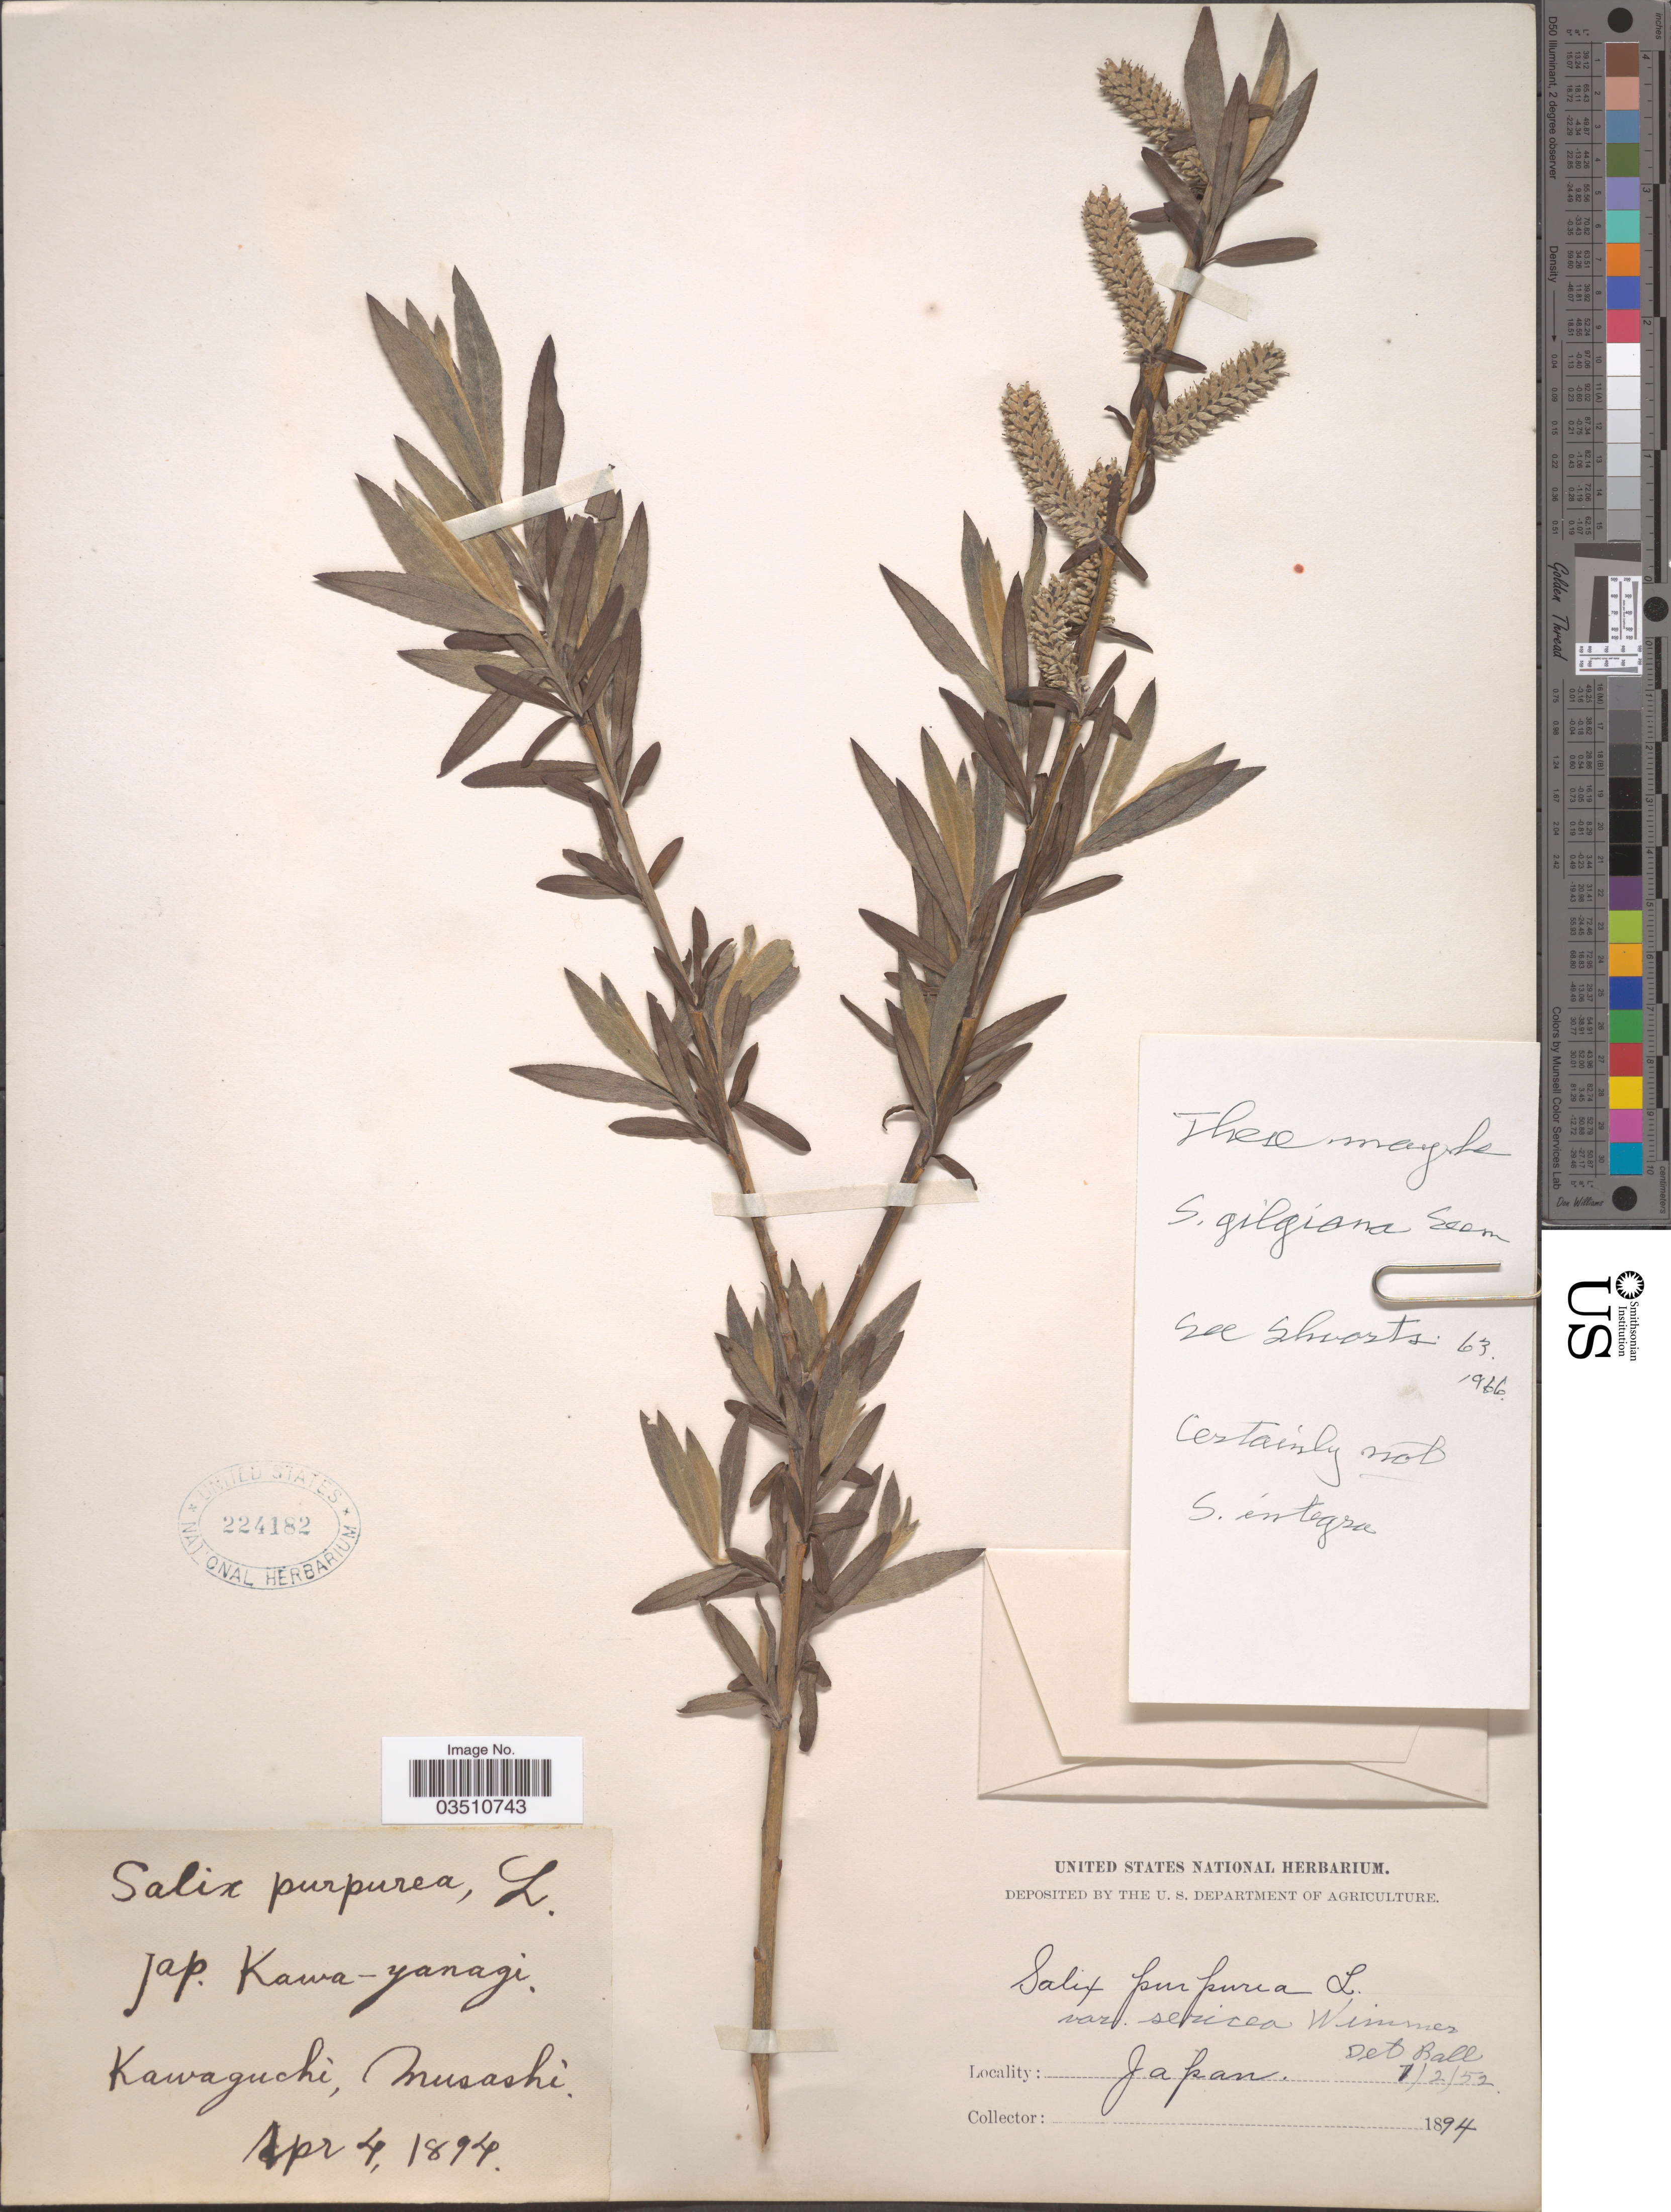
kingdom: Plantae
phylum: Tracheophyta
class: Magnoliopsida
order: Malpighiales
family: Salicaceae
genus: Salix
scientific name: Salix gilgiana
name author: Seemen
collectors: ex herb. United States National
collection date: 1894-04-04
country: Japan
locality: Kawaguchi, Musashi.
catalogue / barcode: US 224182